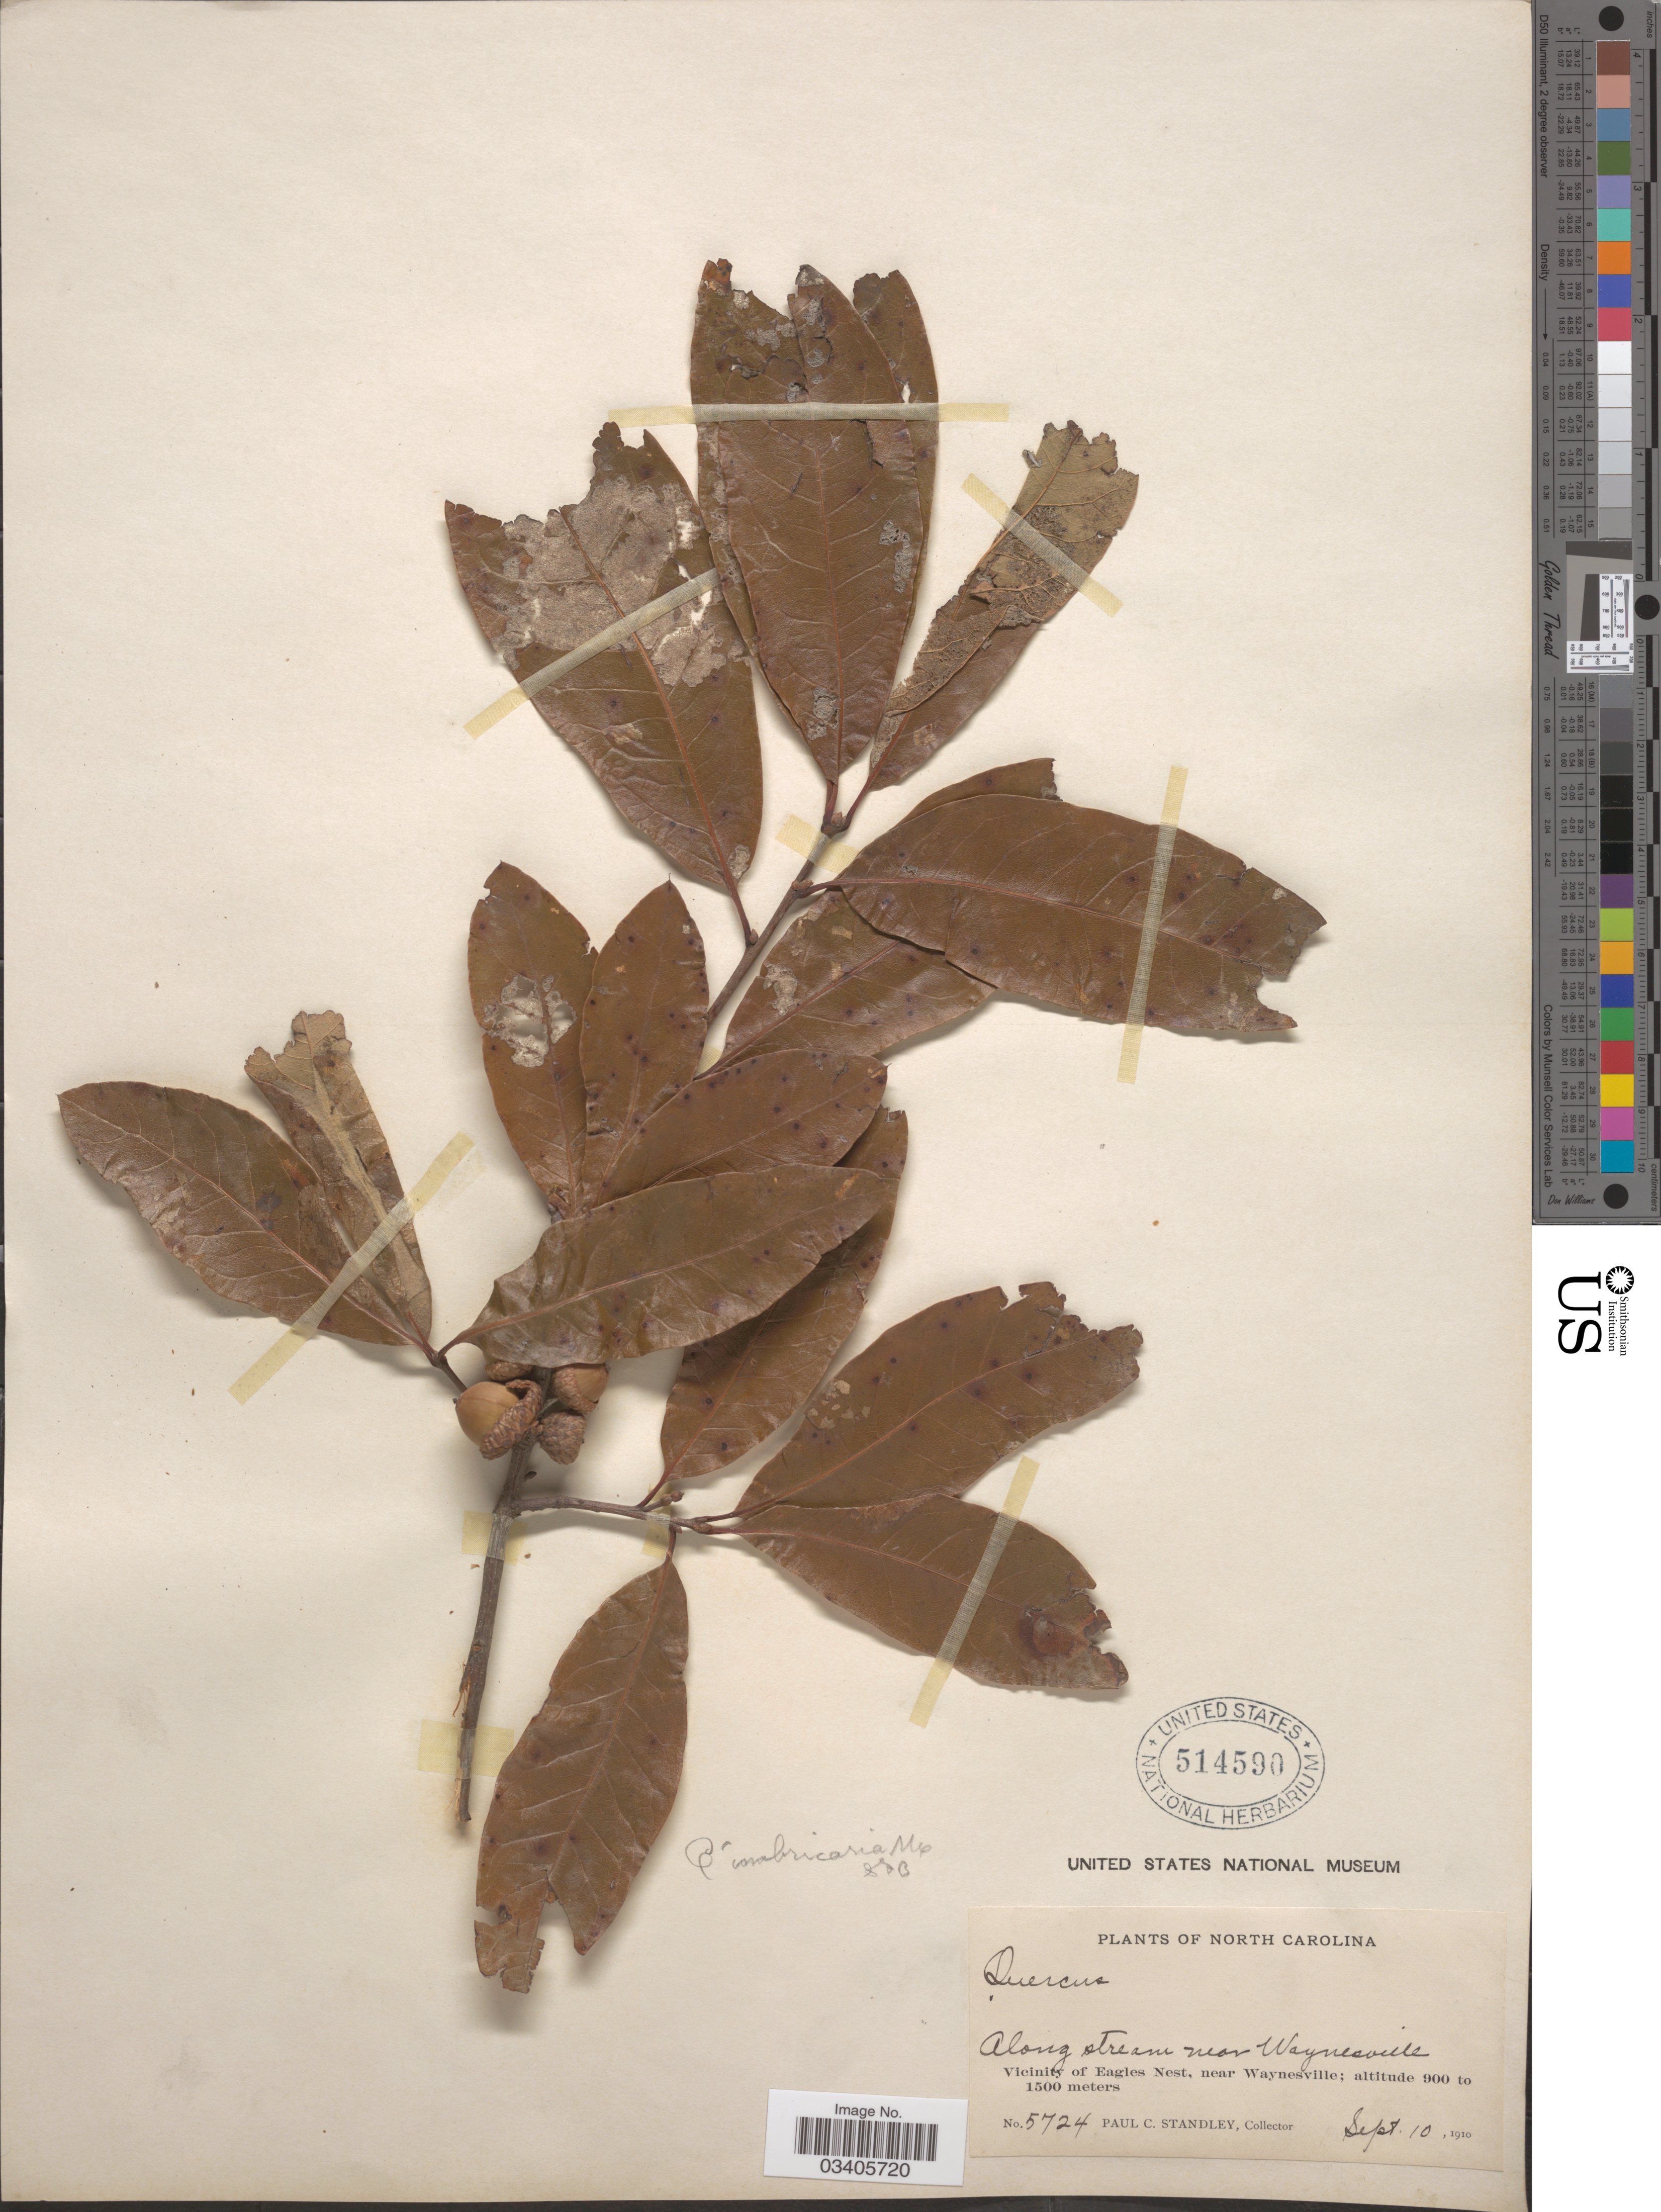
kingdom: Plantae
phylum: Tracheophyta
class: Magnoliopsida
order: Fagales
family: Fagaceae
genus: Quercus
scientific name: Quercus imbricaria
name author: Michx.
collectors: P. C. Standley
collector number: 5724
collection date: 1910-09-10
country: United States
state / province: North Carolina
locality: Along stream near Waynesville. Vicinity of Eagles Nest, near Waynesville.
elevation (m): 900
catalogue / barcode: US 514590